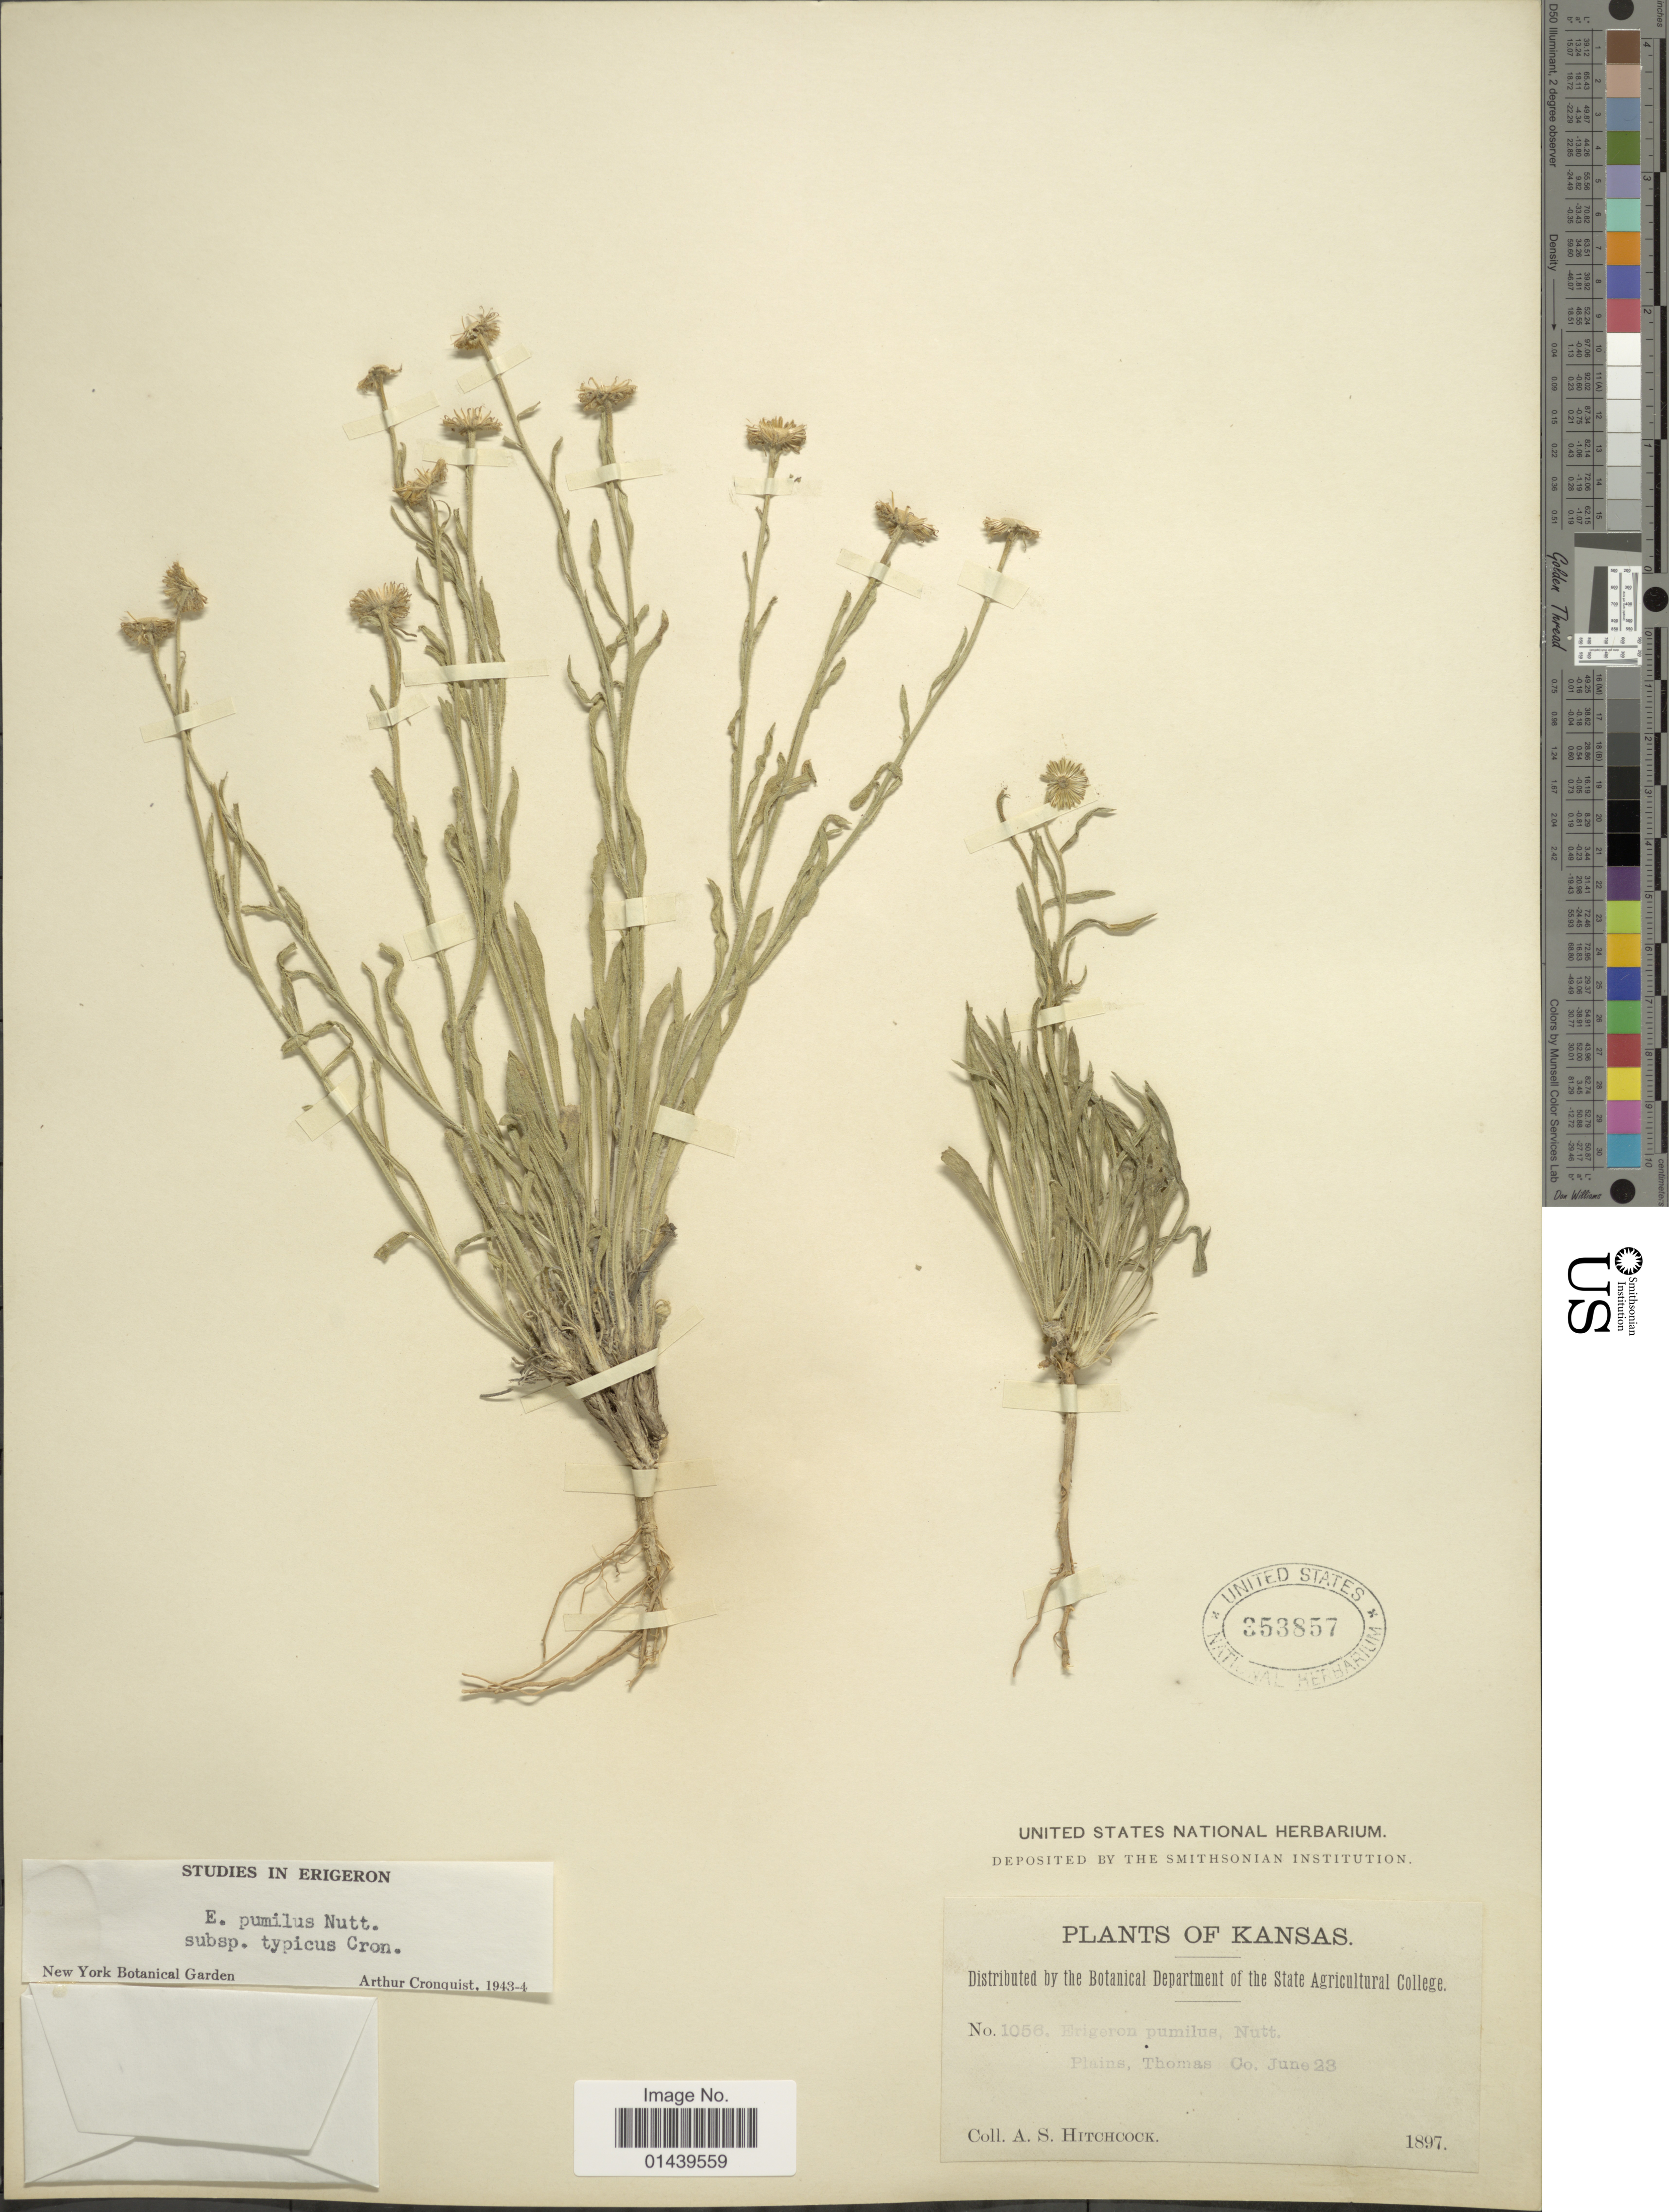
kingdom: Plantae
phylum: Tracheophyta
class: Magnoliopsida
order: Asterales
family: Asteraceae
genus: Erigeron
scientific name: Erigeron pumilus subsp. pumilus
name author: Nutt.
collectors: A. S. Hitchcock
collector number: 1058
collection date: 1897-06-23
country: United States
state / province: Kansas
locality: Thomas Co.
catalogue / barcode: US 353857